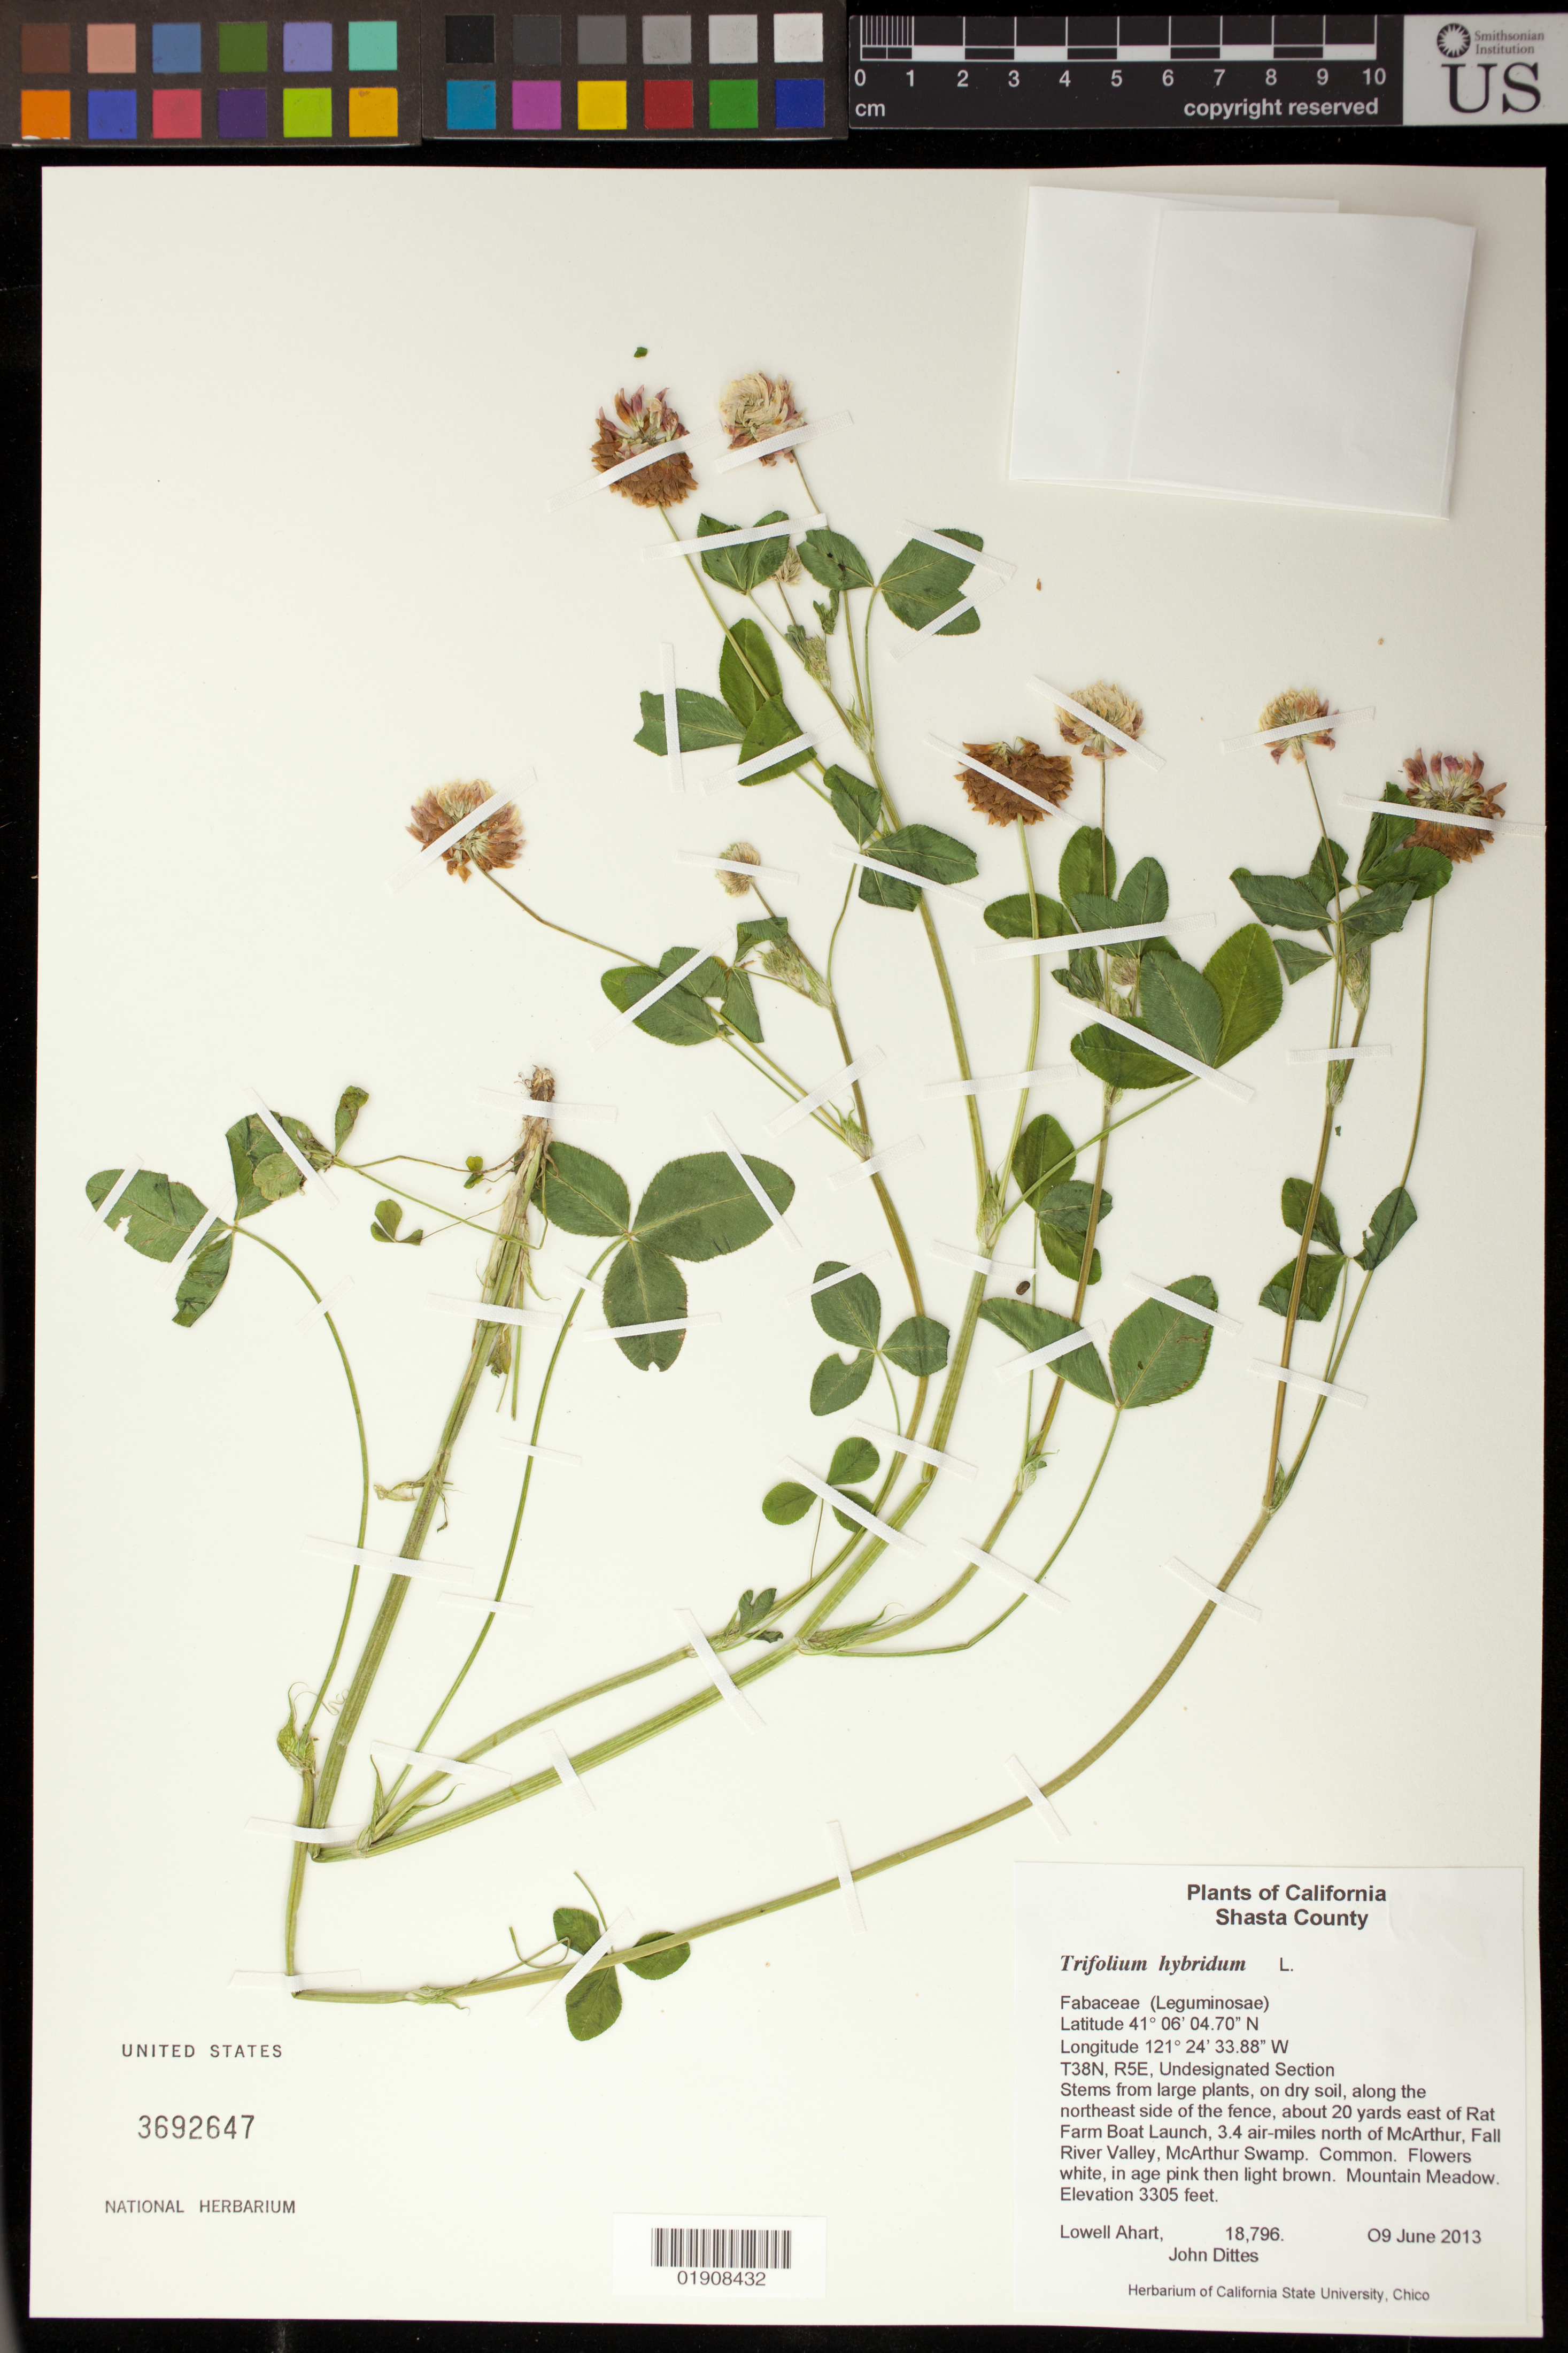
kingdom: Plantae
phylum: Tracheophyta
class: Magnoliopsida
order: Fabales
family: Fabaceae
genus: Trifolium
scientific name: Trifolium hybridum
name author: L.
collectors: L. Ahart, J. Dittes & T. Sloat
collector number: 18796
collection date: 2013-06-09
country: United States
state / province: California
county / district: Shasta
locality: Along the northeast side of the fence, about 20 yards east of Rat Farm Boat Launch, 3.4 air-miles north of McArthur, Fall River Valley, McArthur Swamp.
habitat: Mountain meadow.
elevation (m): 1007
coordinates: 41 06 04.70 N, 121 24 33.88 W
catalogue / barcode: US 3692647